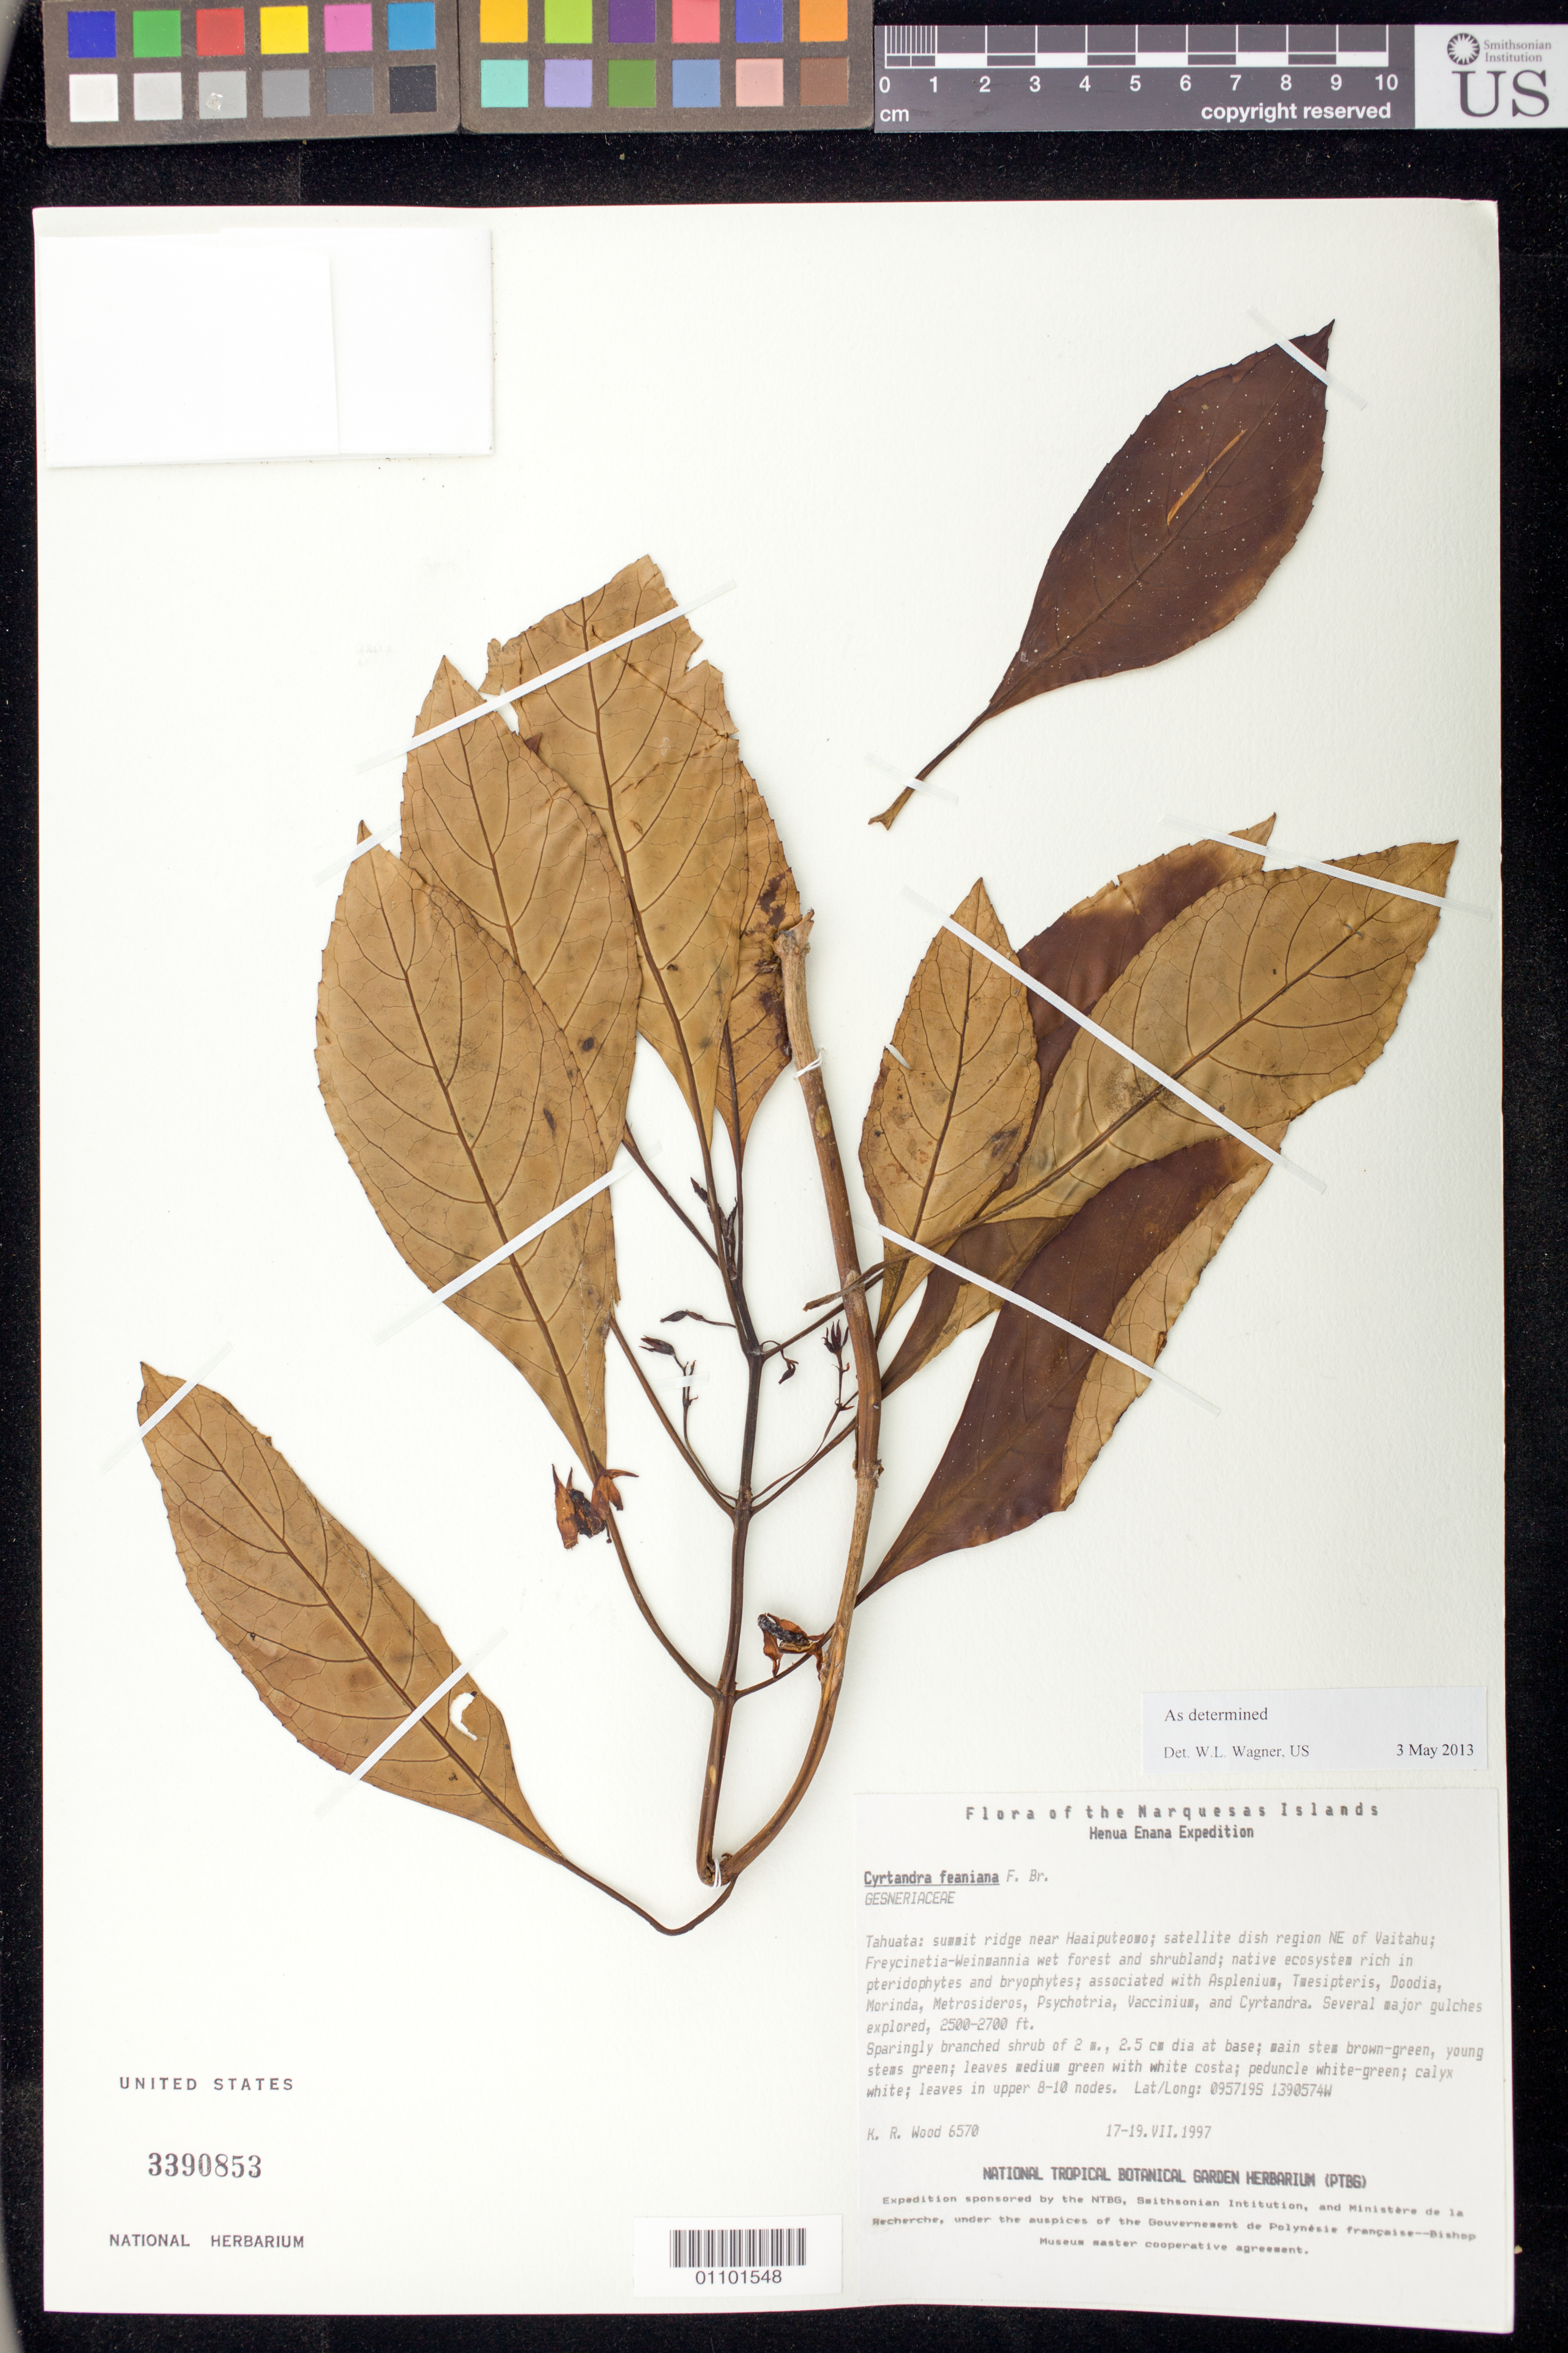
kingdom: Plantae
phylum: Tracheophyta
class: Magnoliopsida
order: Lamiales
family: Gesneriaceae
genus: Cyrtandra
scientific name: Cyrtandra feaniana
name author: F. Br.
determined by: Wagner, W. L., (BOT), Smithsonian Institution - National Museum of Natural History (UNITED STATES)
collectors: K. R. Wood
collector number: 6570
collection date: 1997-07-17/1997-07-19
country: French Polynesia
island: Tahuata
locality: Summit ridge near Haaiputeomo, satellite dish region NE of Vaitahu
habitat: In Freycinetia - Weinmannia wet forest and shrubland; native ecosystem rich in pteridophtes and bryophytes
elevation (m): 762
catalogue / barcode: US 3390853